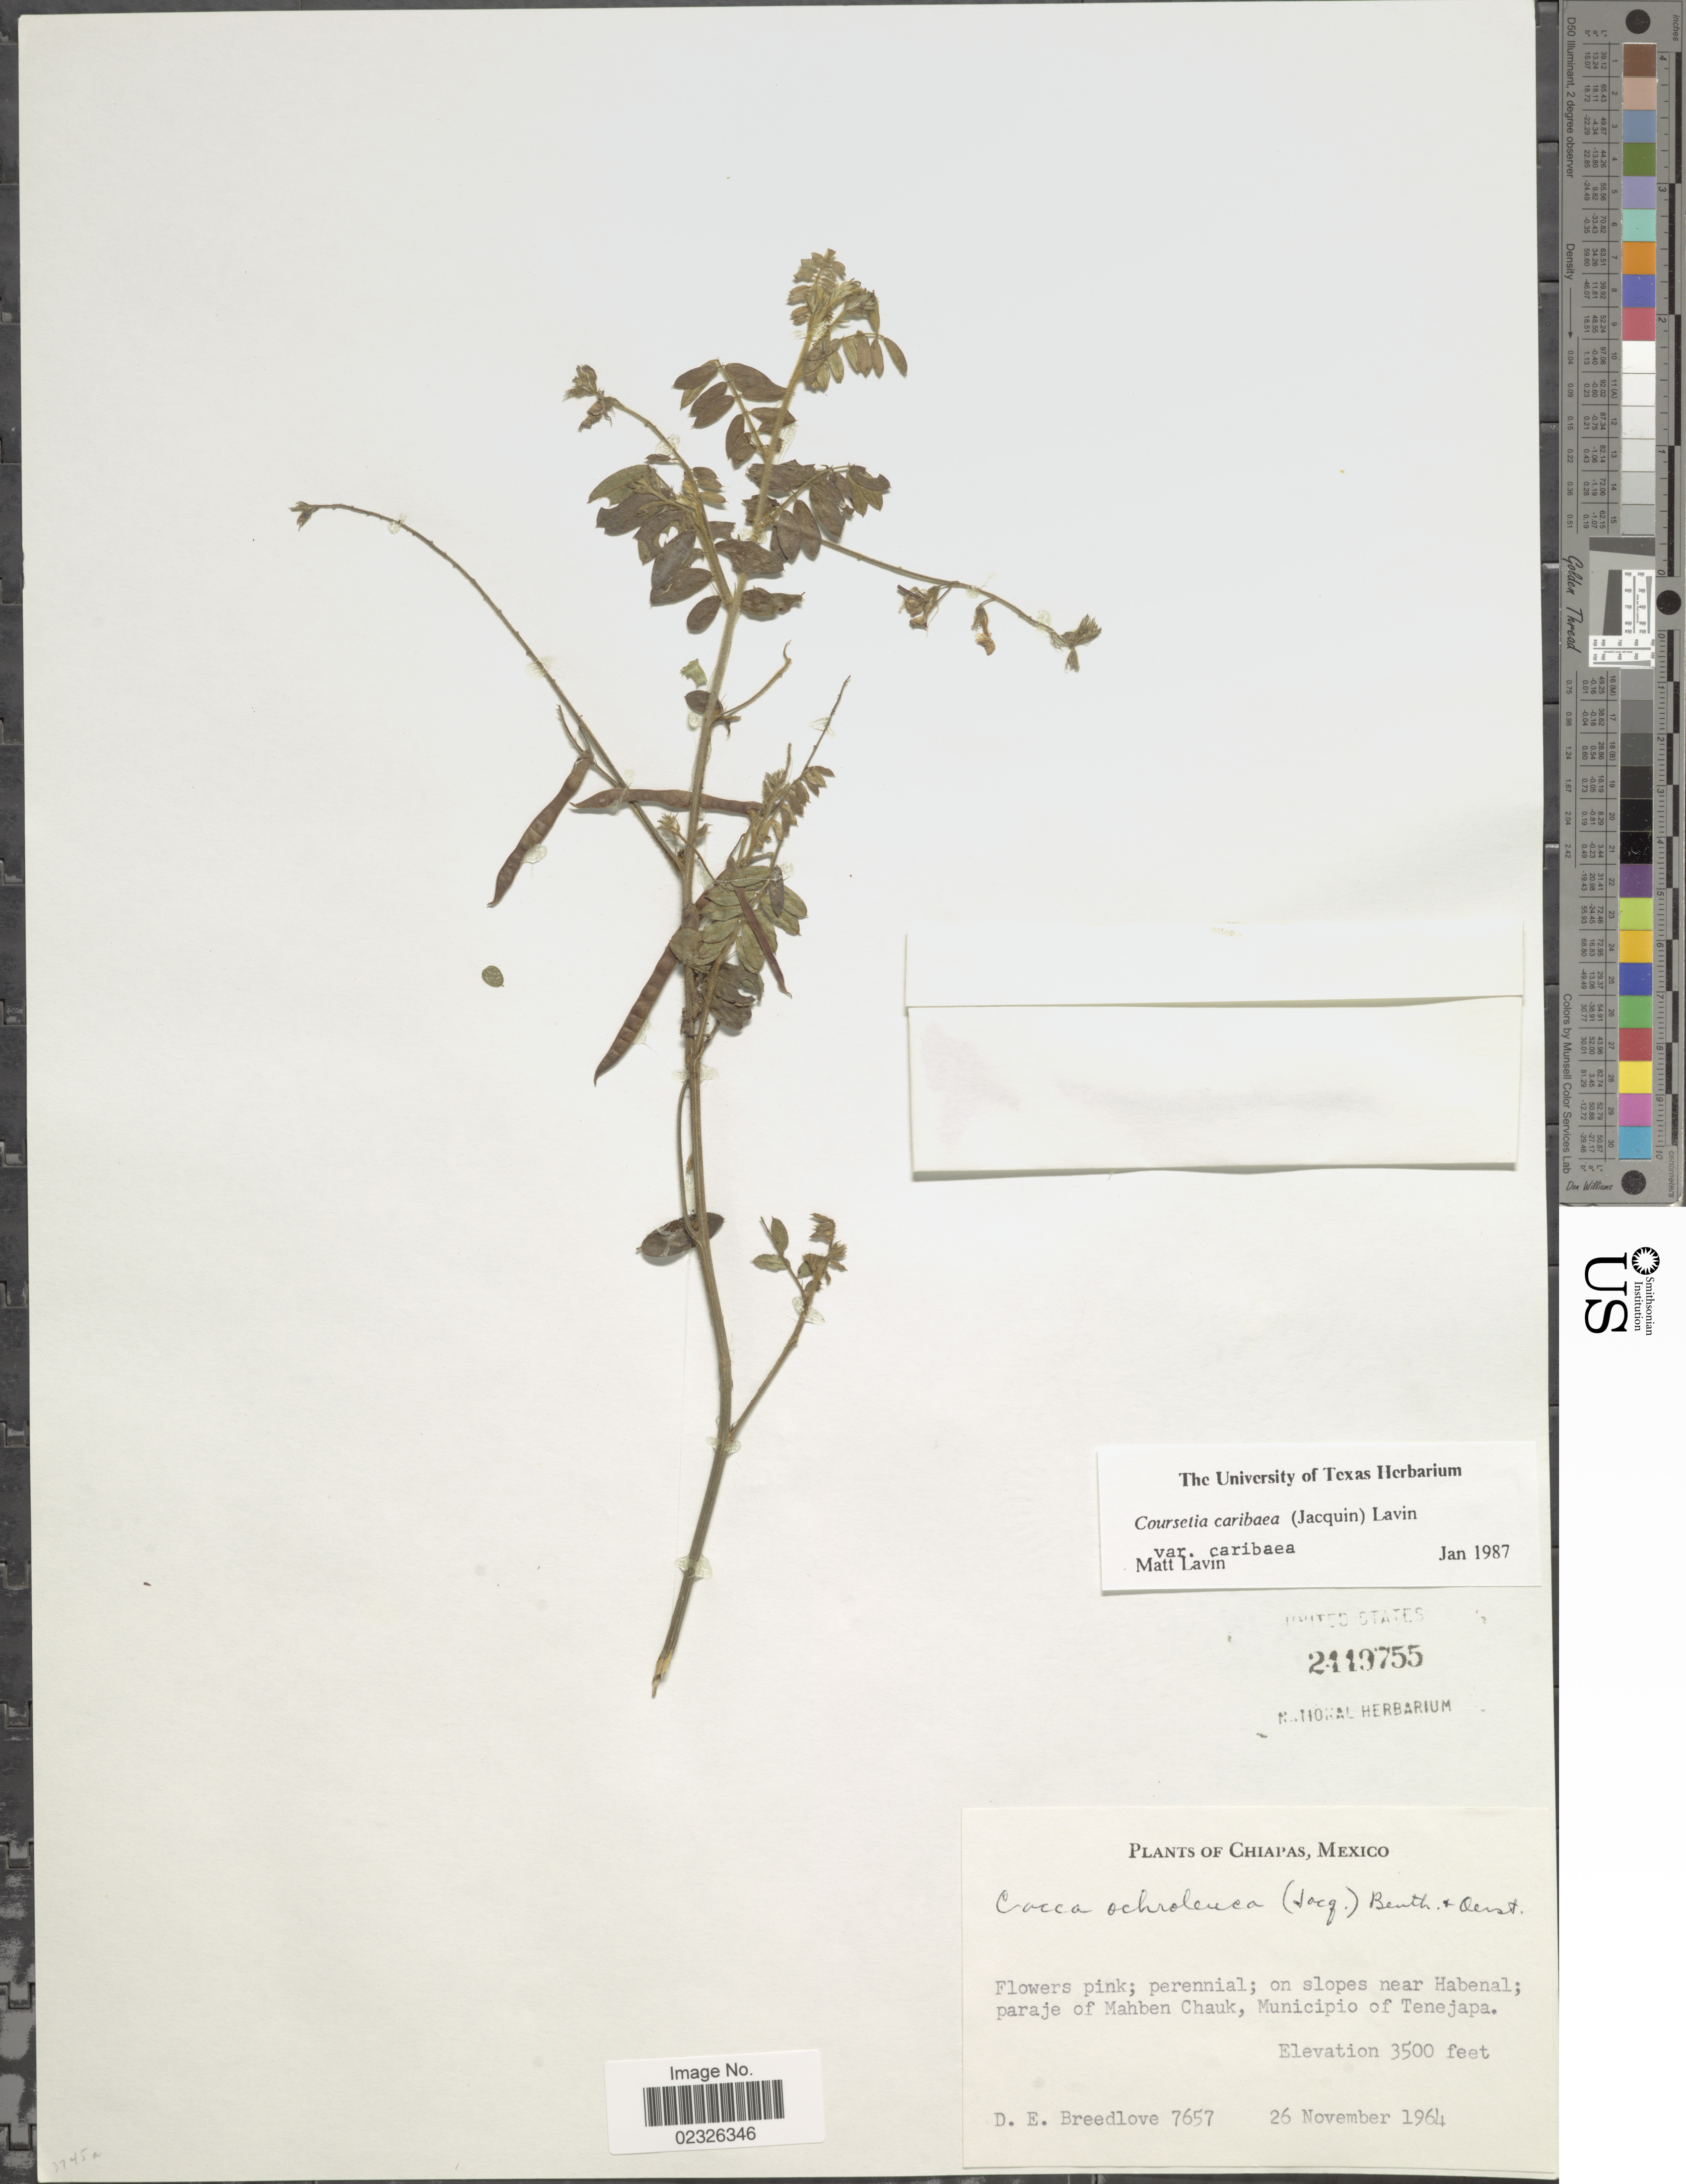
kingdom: Plantae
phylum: Tracheophyta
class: Magnoliopsida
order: Fabales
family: Fabaceae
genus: Coursetia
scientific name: Coursetia caribaea var. caribaea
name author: (Jacq.) Lavin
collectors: D. E. Breedlove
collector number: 7657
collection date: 1964-11-26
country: Mexico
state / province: Chiapas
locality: On slopes near Habenal; paraje of Mahben Chauk, Municipio of Tenejapa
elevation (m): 1067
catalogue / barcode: US 2449755